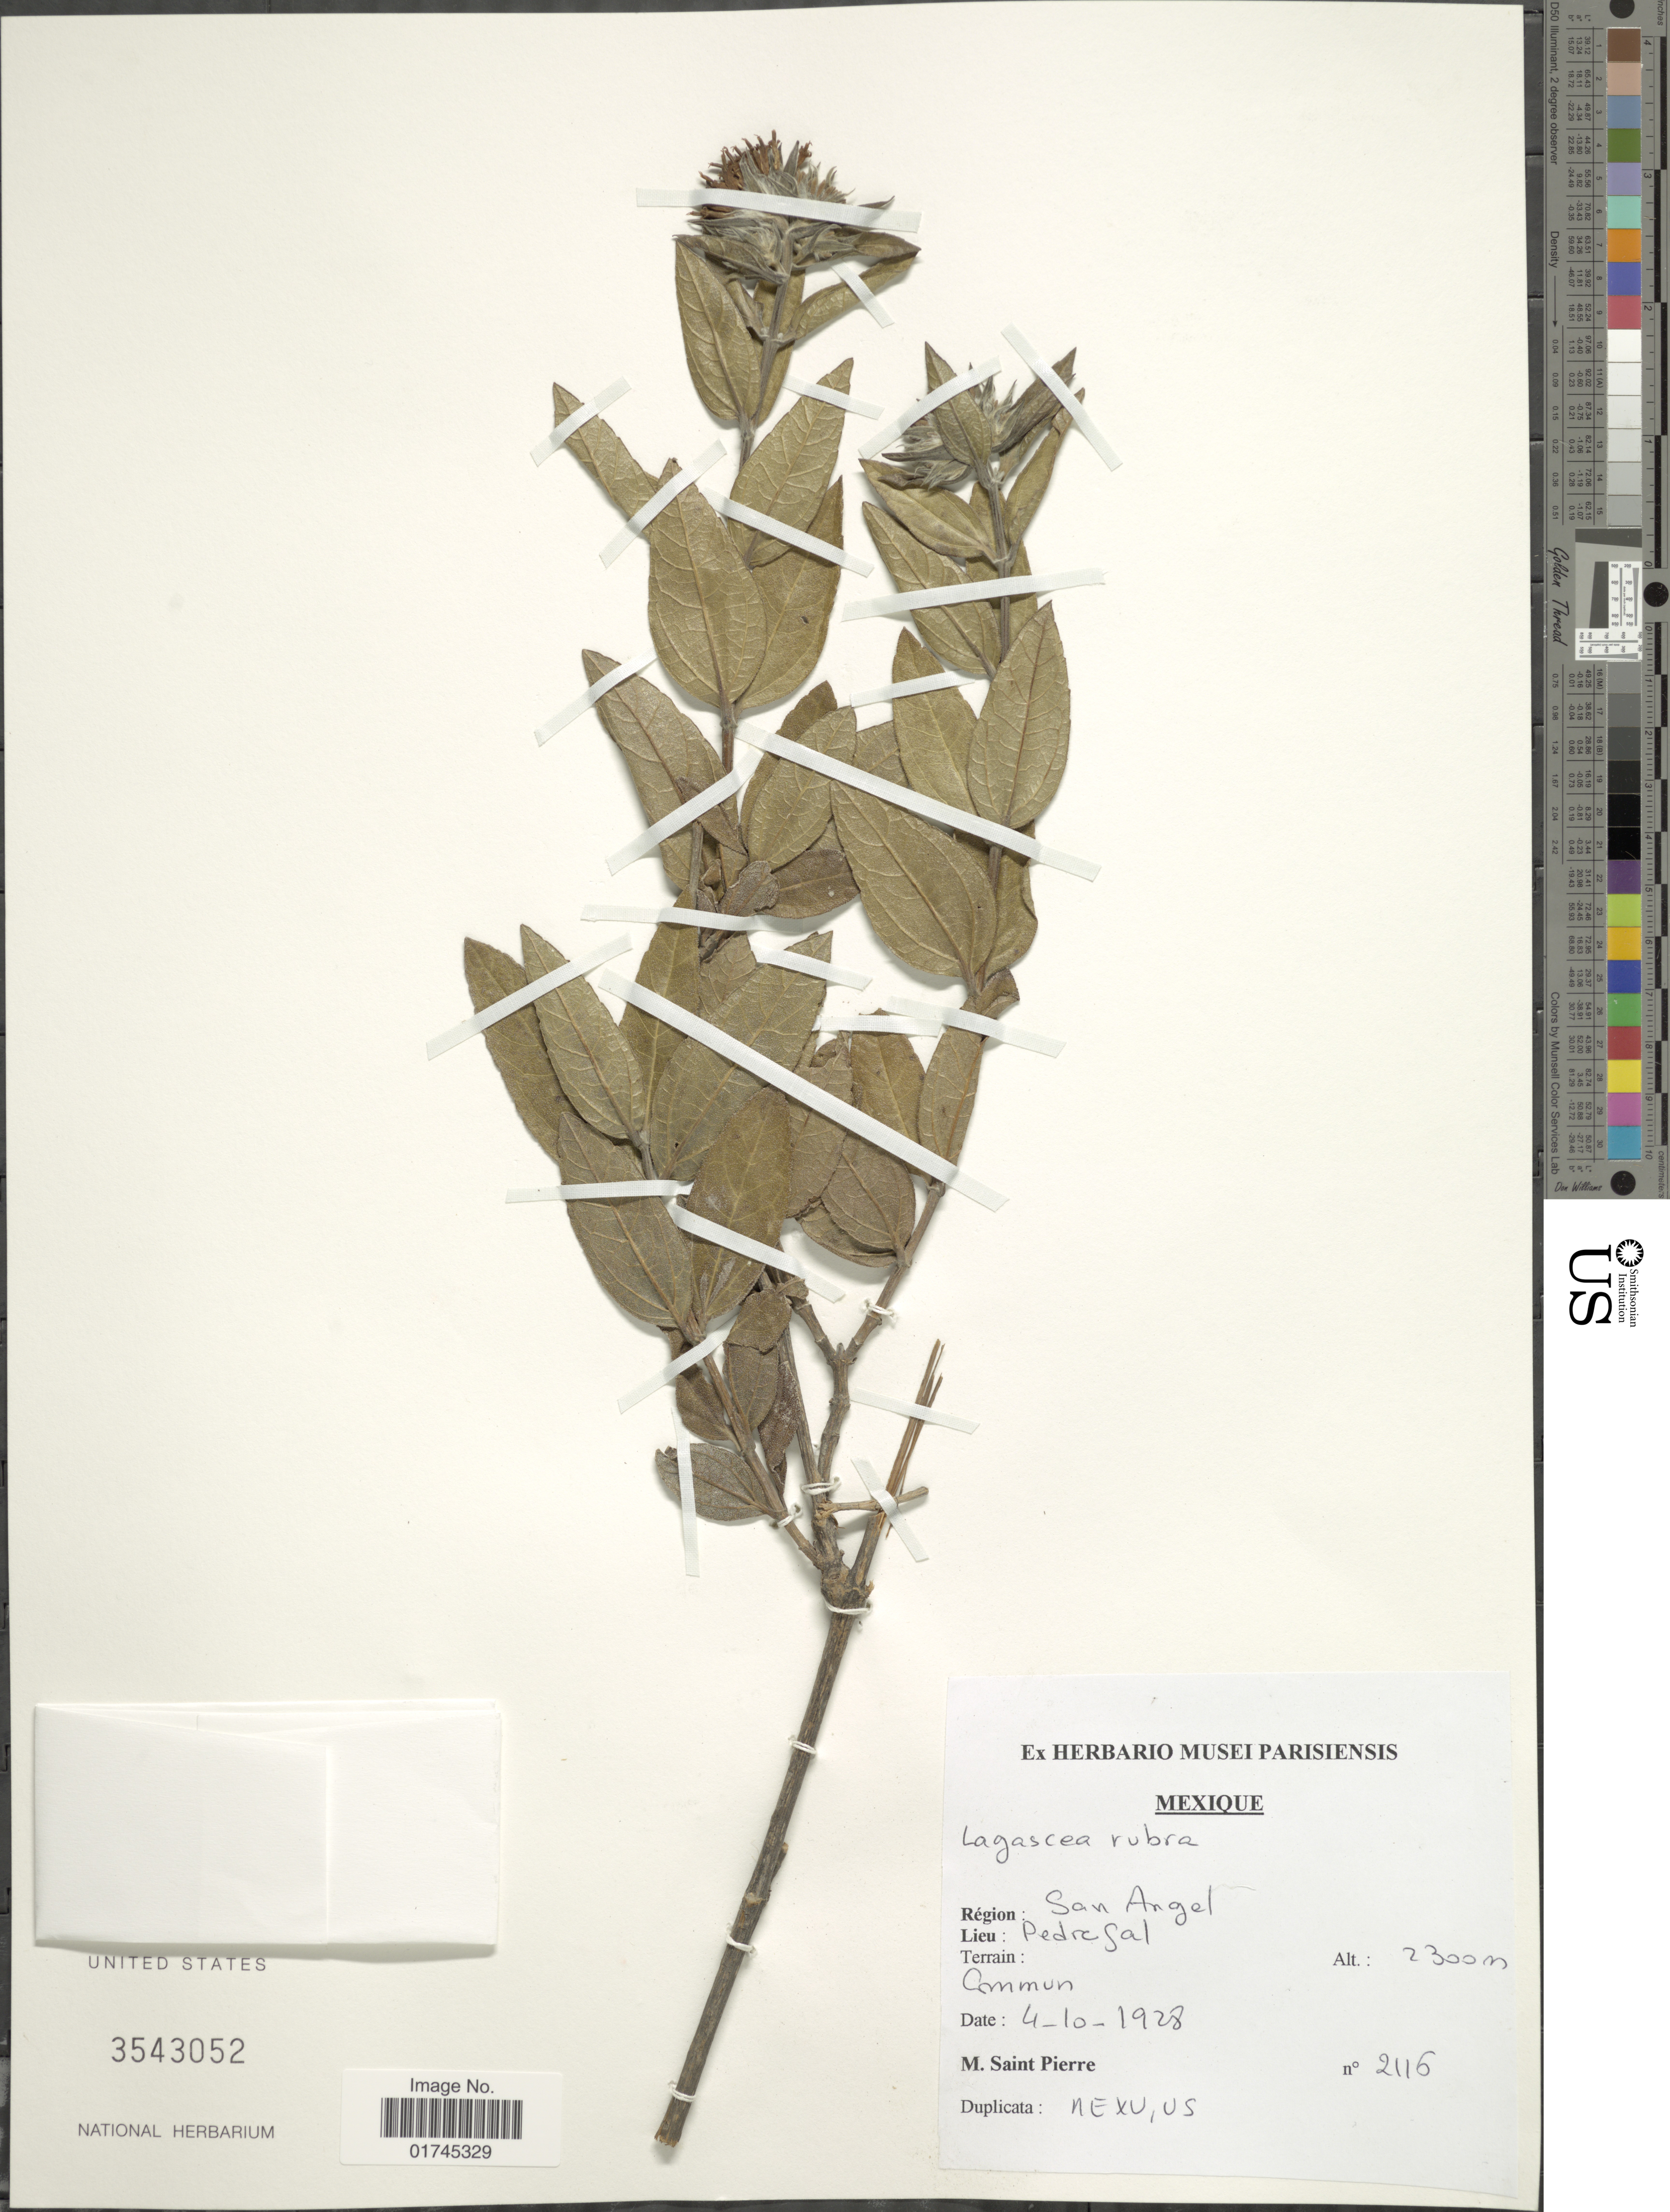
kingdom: Plantae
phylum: Tracheophyta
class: Magnoliopsida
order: Asterales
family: Asteraceae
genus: Lagascea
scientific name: Lagascea rigida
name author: Cav.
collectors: M. Saint-Pierre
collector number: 2115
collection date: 1928-10-04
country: Mexico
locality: Region: San Angel, Lieu: Pedregal.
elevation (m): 2300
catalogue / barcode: US 3543052